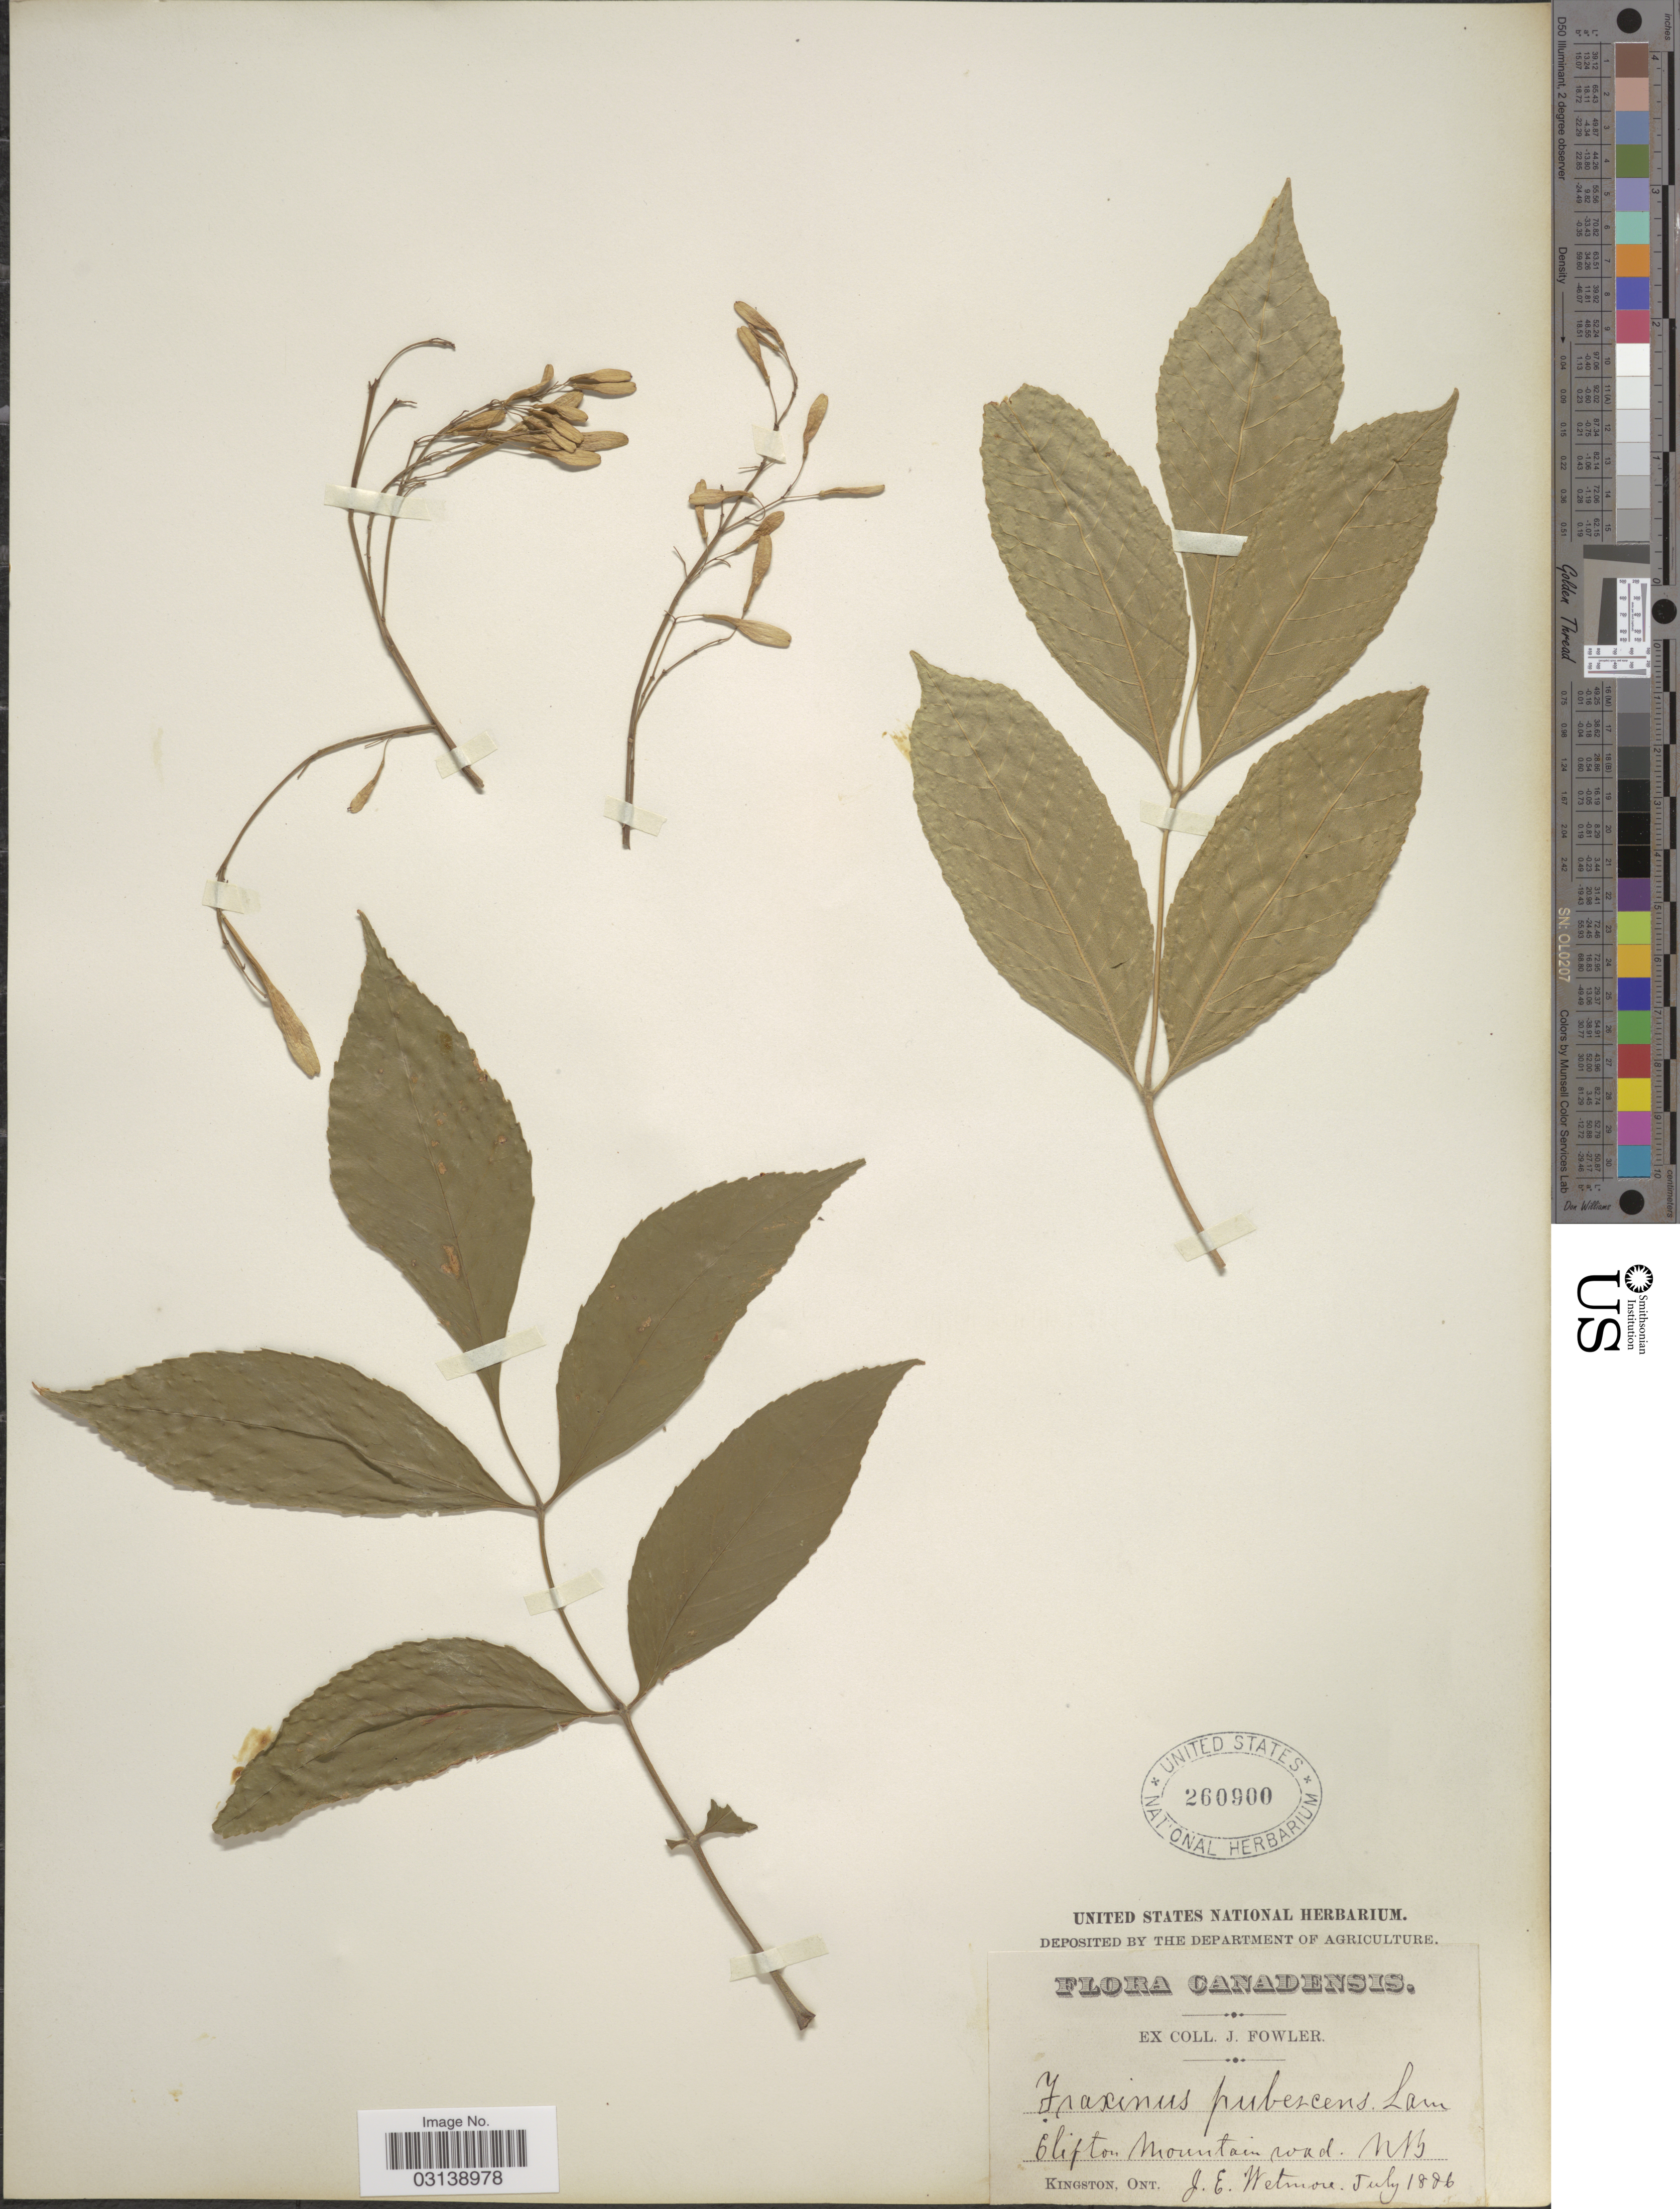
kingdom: Plantae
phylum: Tracheophyta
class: Magnoliopsida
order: Lamiales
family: Oleaceae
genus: Fraxinus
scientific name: Fraxinus pennsylvanica var. pubescens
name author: (Lam.) Lingelsh.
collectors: J. Wetmore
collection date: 1886-07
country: Canada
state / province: New Brunswick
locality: Clifton Mountain road.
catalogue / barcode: US 260900